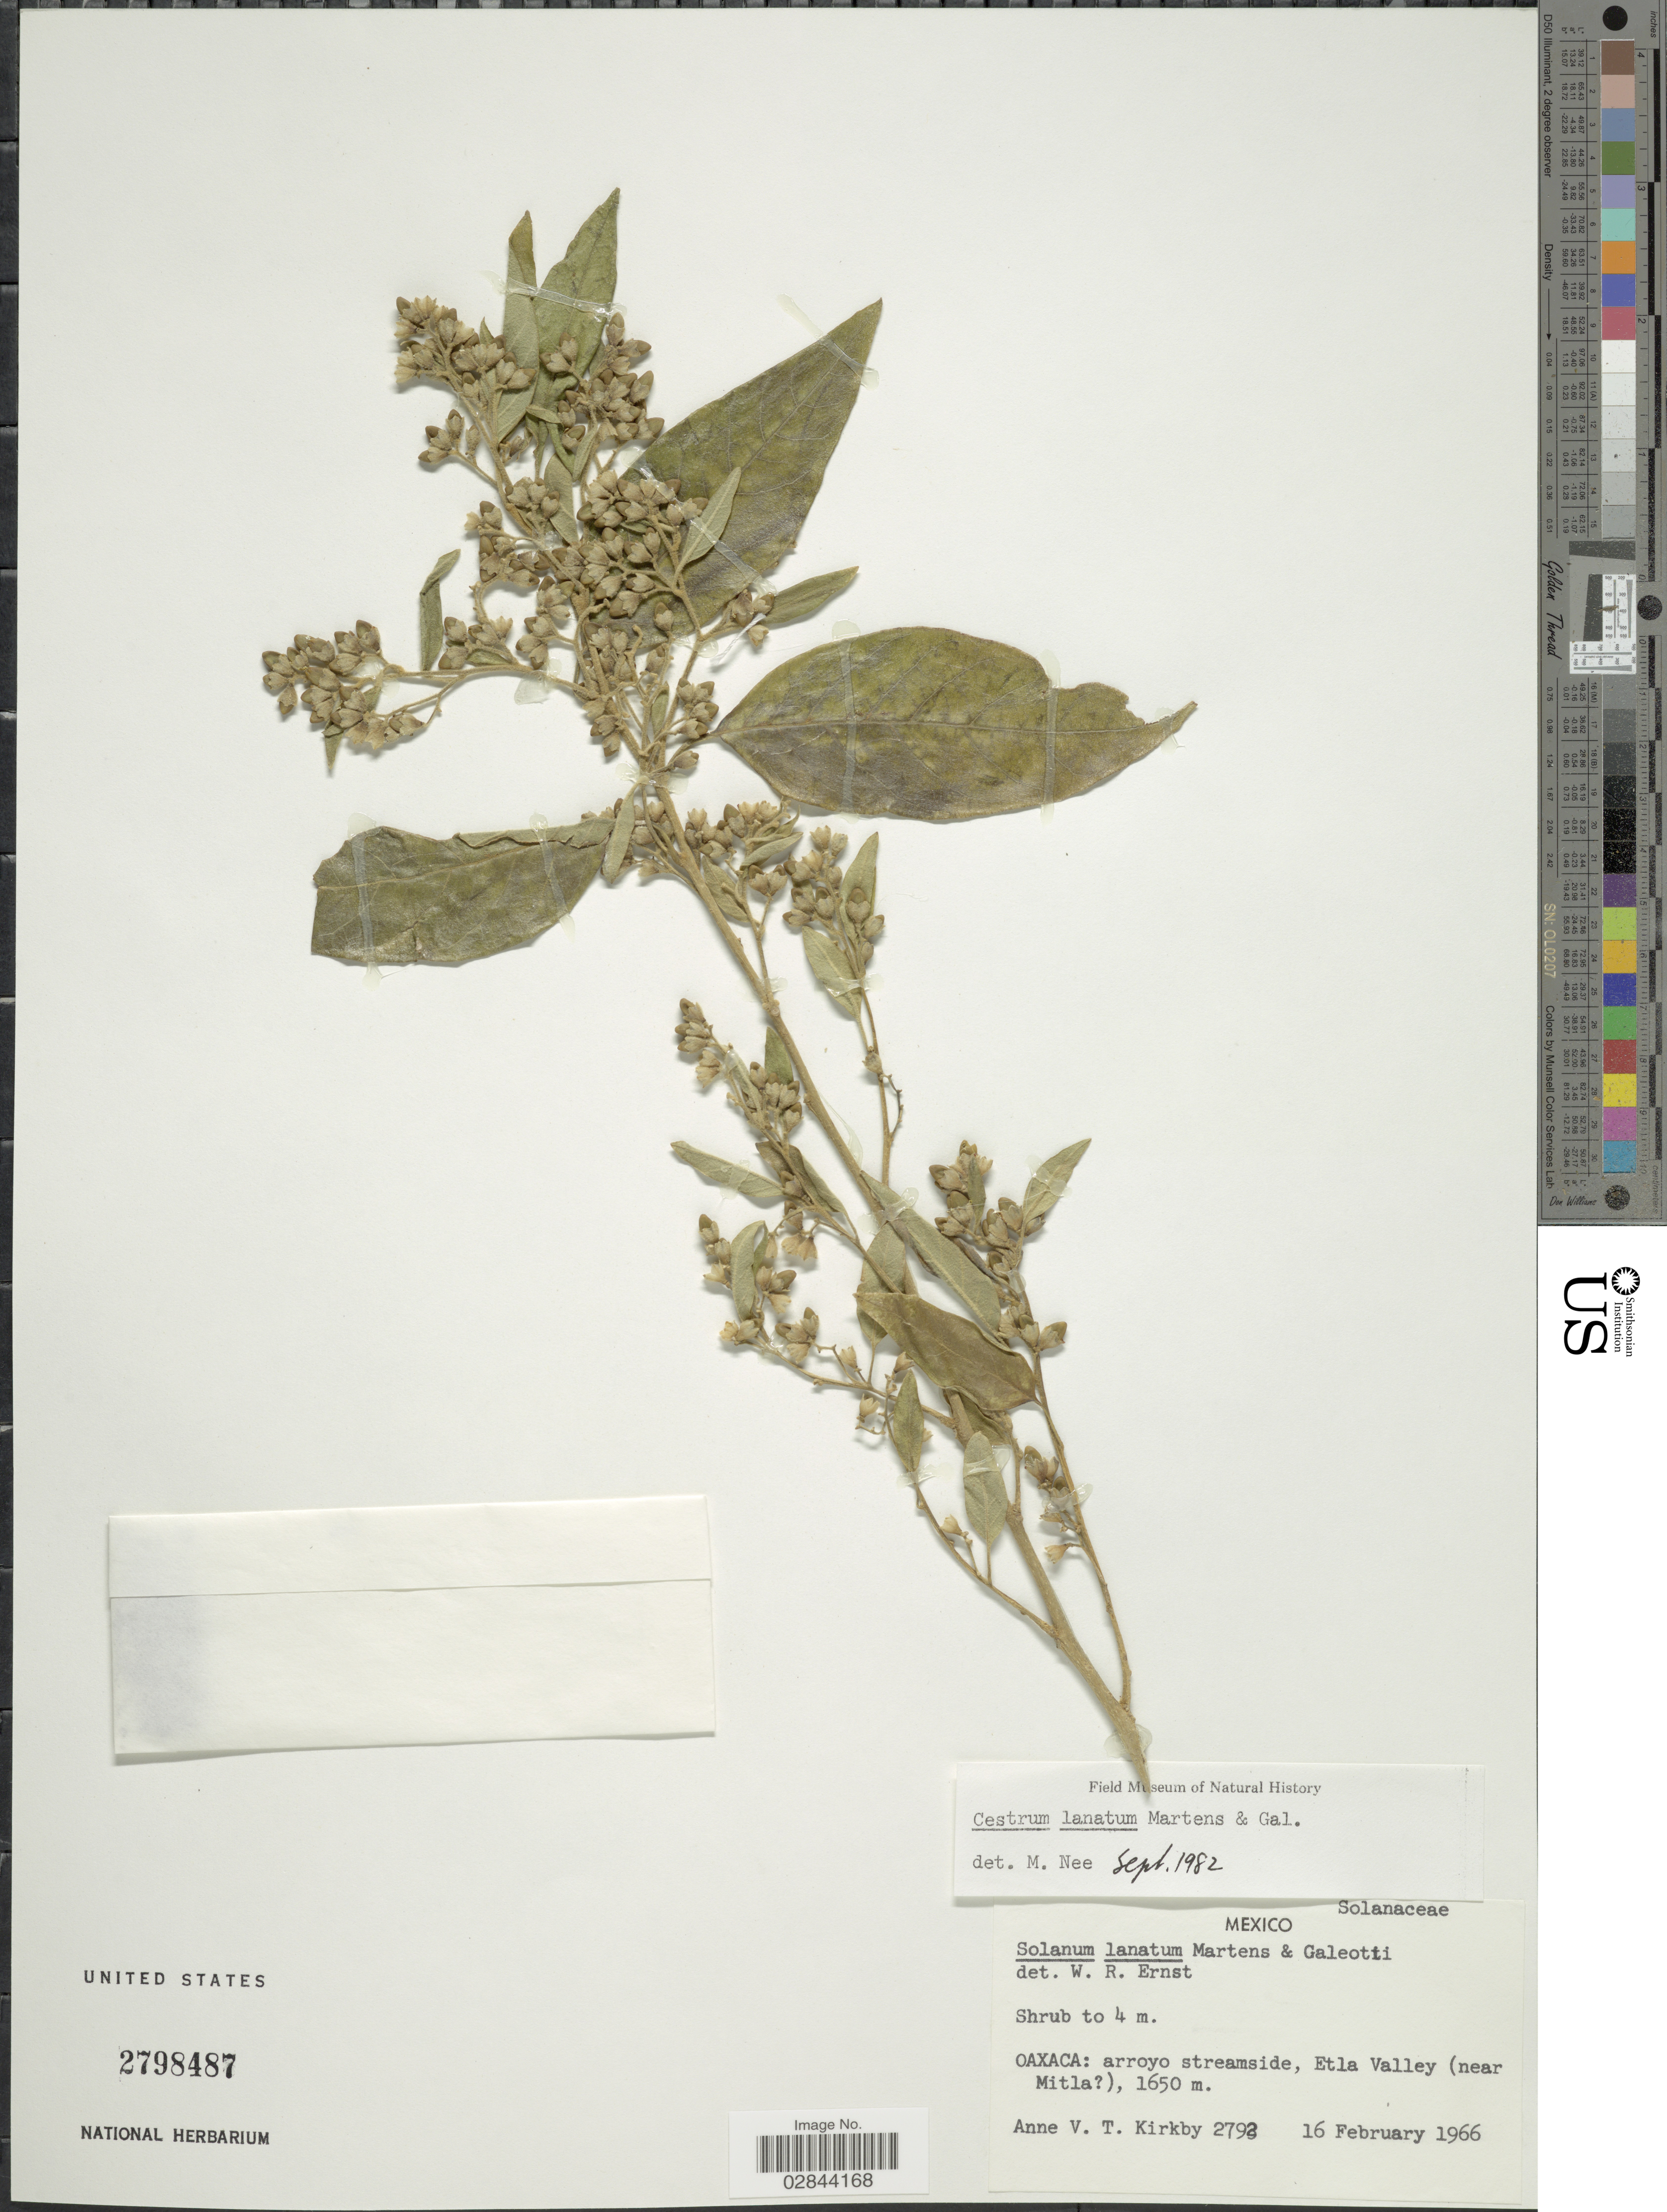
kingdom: Plantae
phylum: Tracheophyta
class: Magnoliopsida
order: Solanales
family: Solanaceae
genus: Cestrum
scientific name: Cestrum lanatum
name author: M. Martens & Galeotti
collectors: A. Kirkby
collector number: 2792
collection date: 1966-02-16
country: Mexico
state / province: Oaxaca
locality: Oaxaca: arroyo streamside, Etla Valley (near Mitla).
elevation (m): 1650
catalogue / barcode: US 2798487